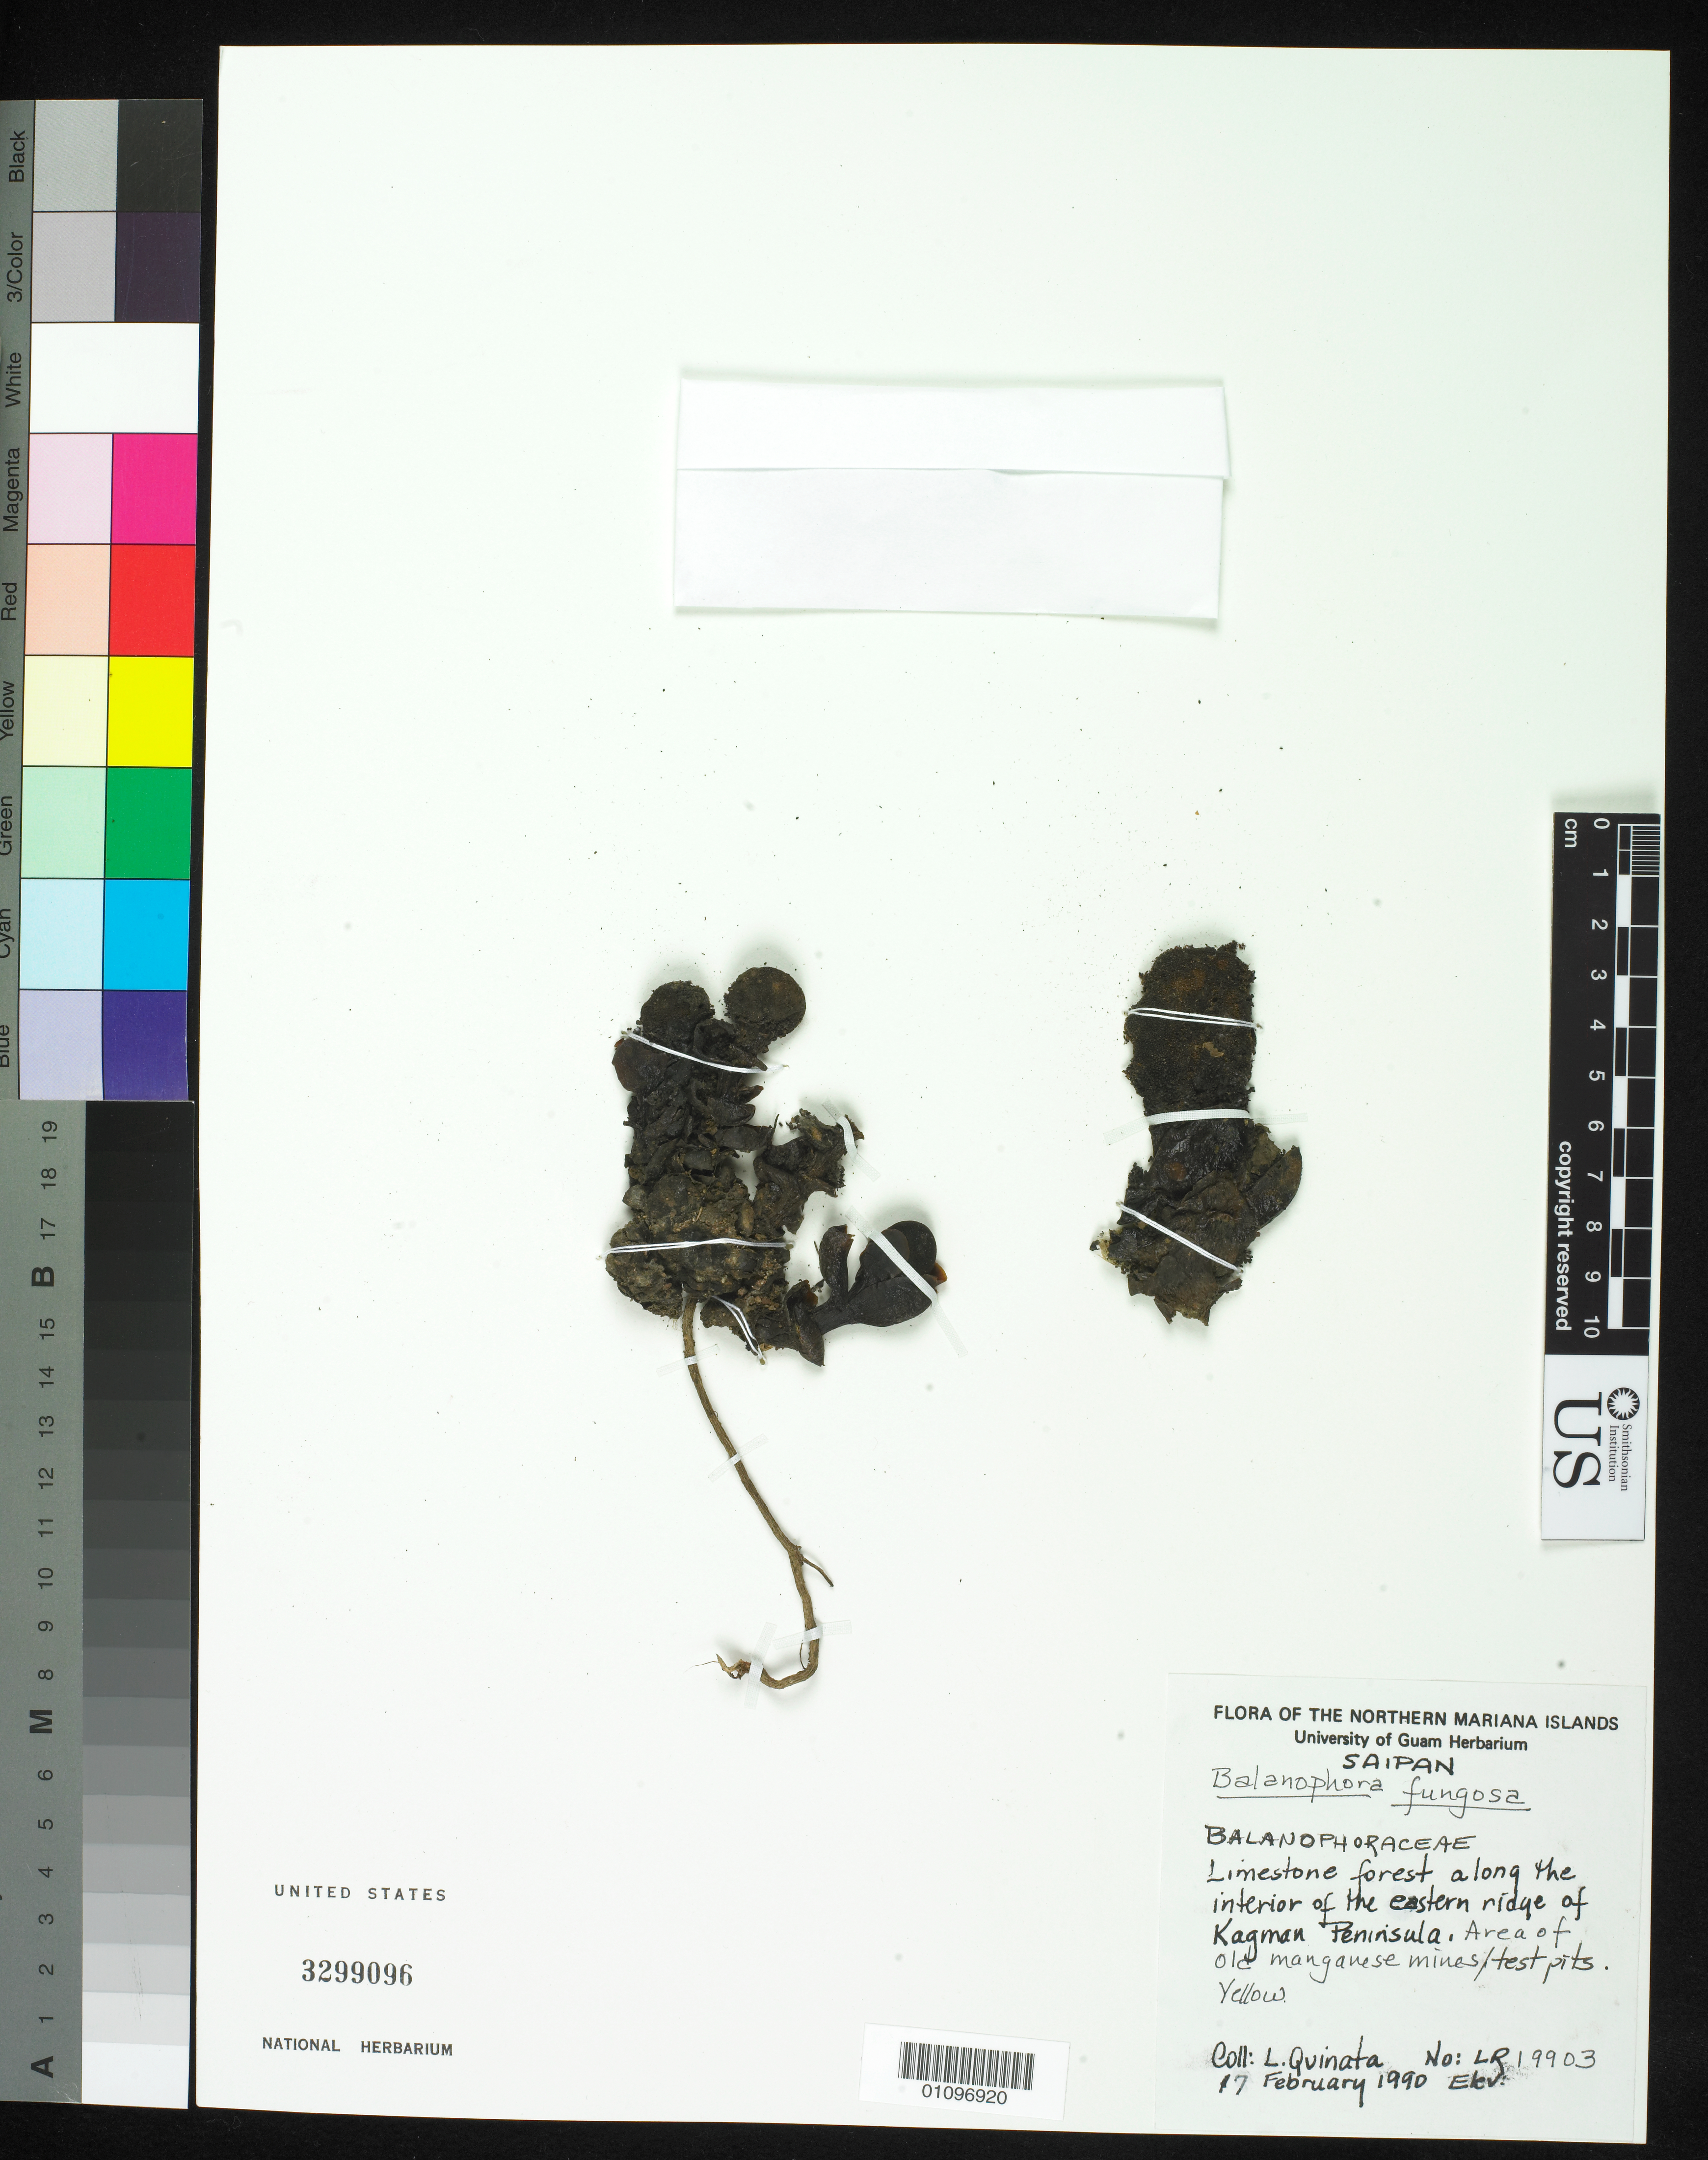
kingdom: Plantae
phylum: Tracheophyta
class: Magnoliopsida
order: Santalales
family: Balanophoraceae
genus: Balanophora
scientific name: Balanophora fungosa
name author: J.R. Forst. & G. Forst.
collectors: L. Quinata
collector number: LR19903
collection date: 1990-02-17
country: Northern Mariana Islands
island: Saipan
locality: Limestone Forets along the interior of the eastern ridge of Kagman Peninsula.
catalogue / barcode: US 3299096